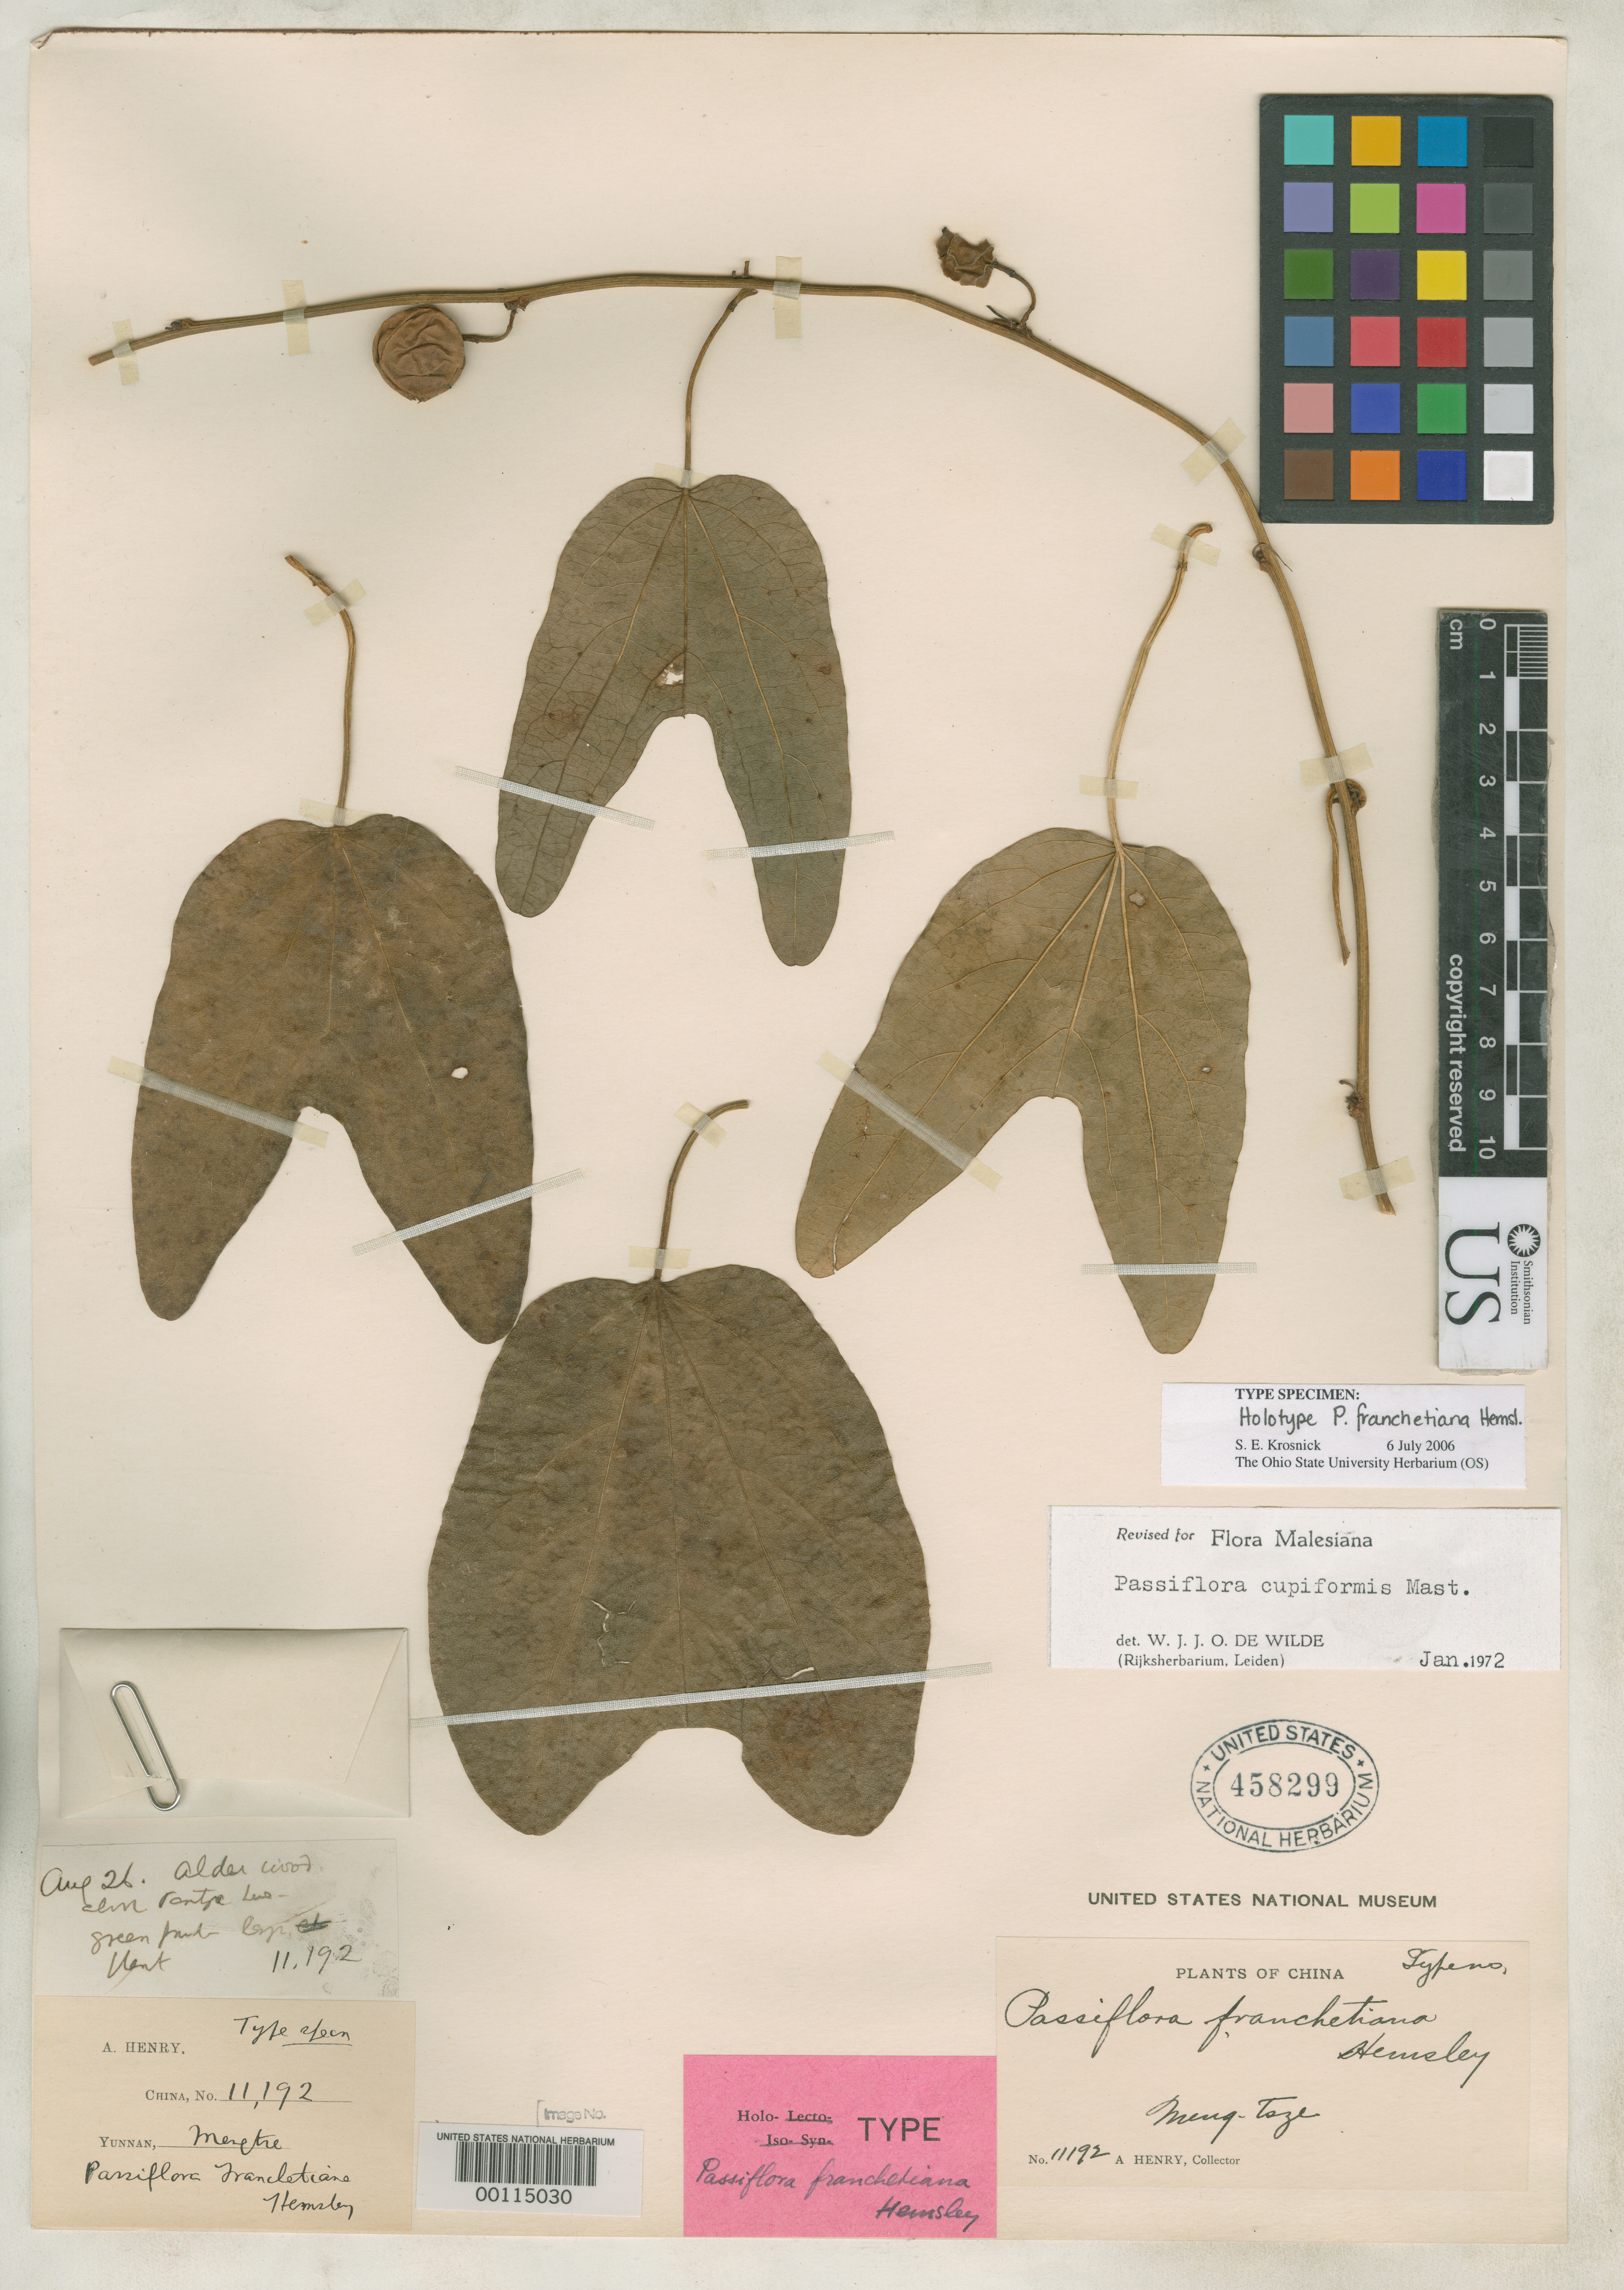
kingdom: Plantae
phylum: Tracheophyta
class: Magnoliopsida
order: Malpighiales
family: Passifloraceae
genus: Passiflora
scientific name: Passiflora franchetiana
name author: Hemsl.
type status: Holotype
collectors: A. Henry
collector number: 11192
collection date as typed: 26 Aug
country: China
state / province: Yunnan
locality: Mengtsze.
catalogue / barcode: US 458299